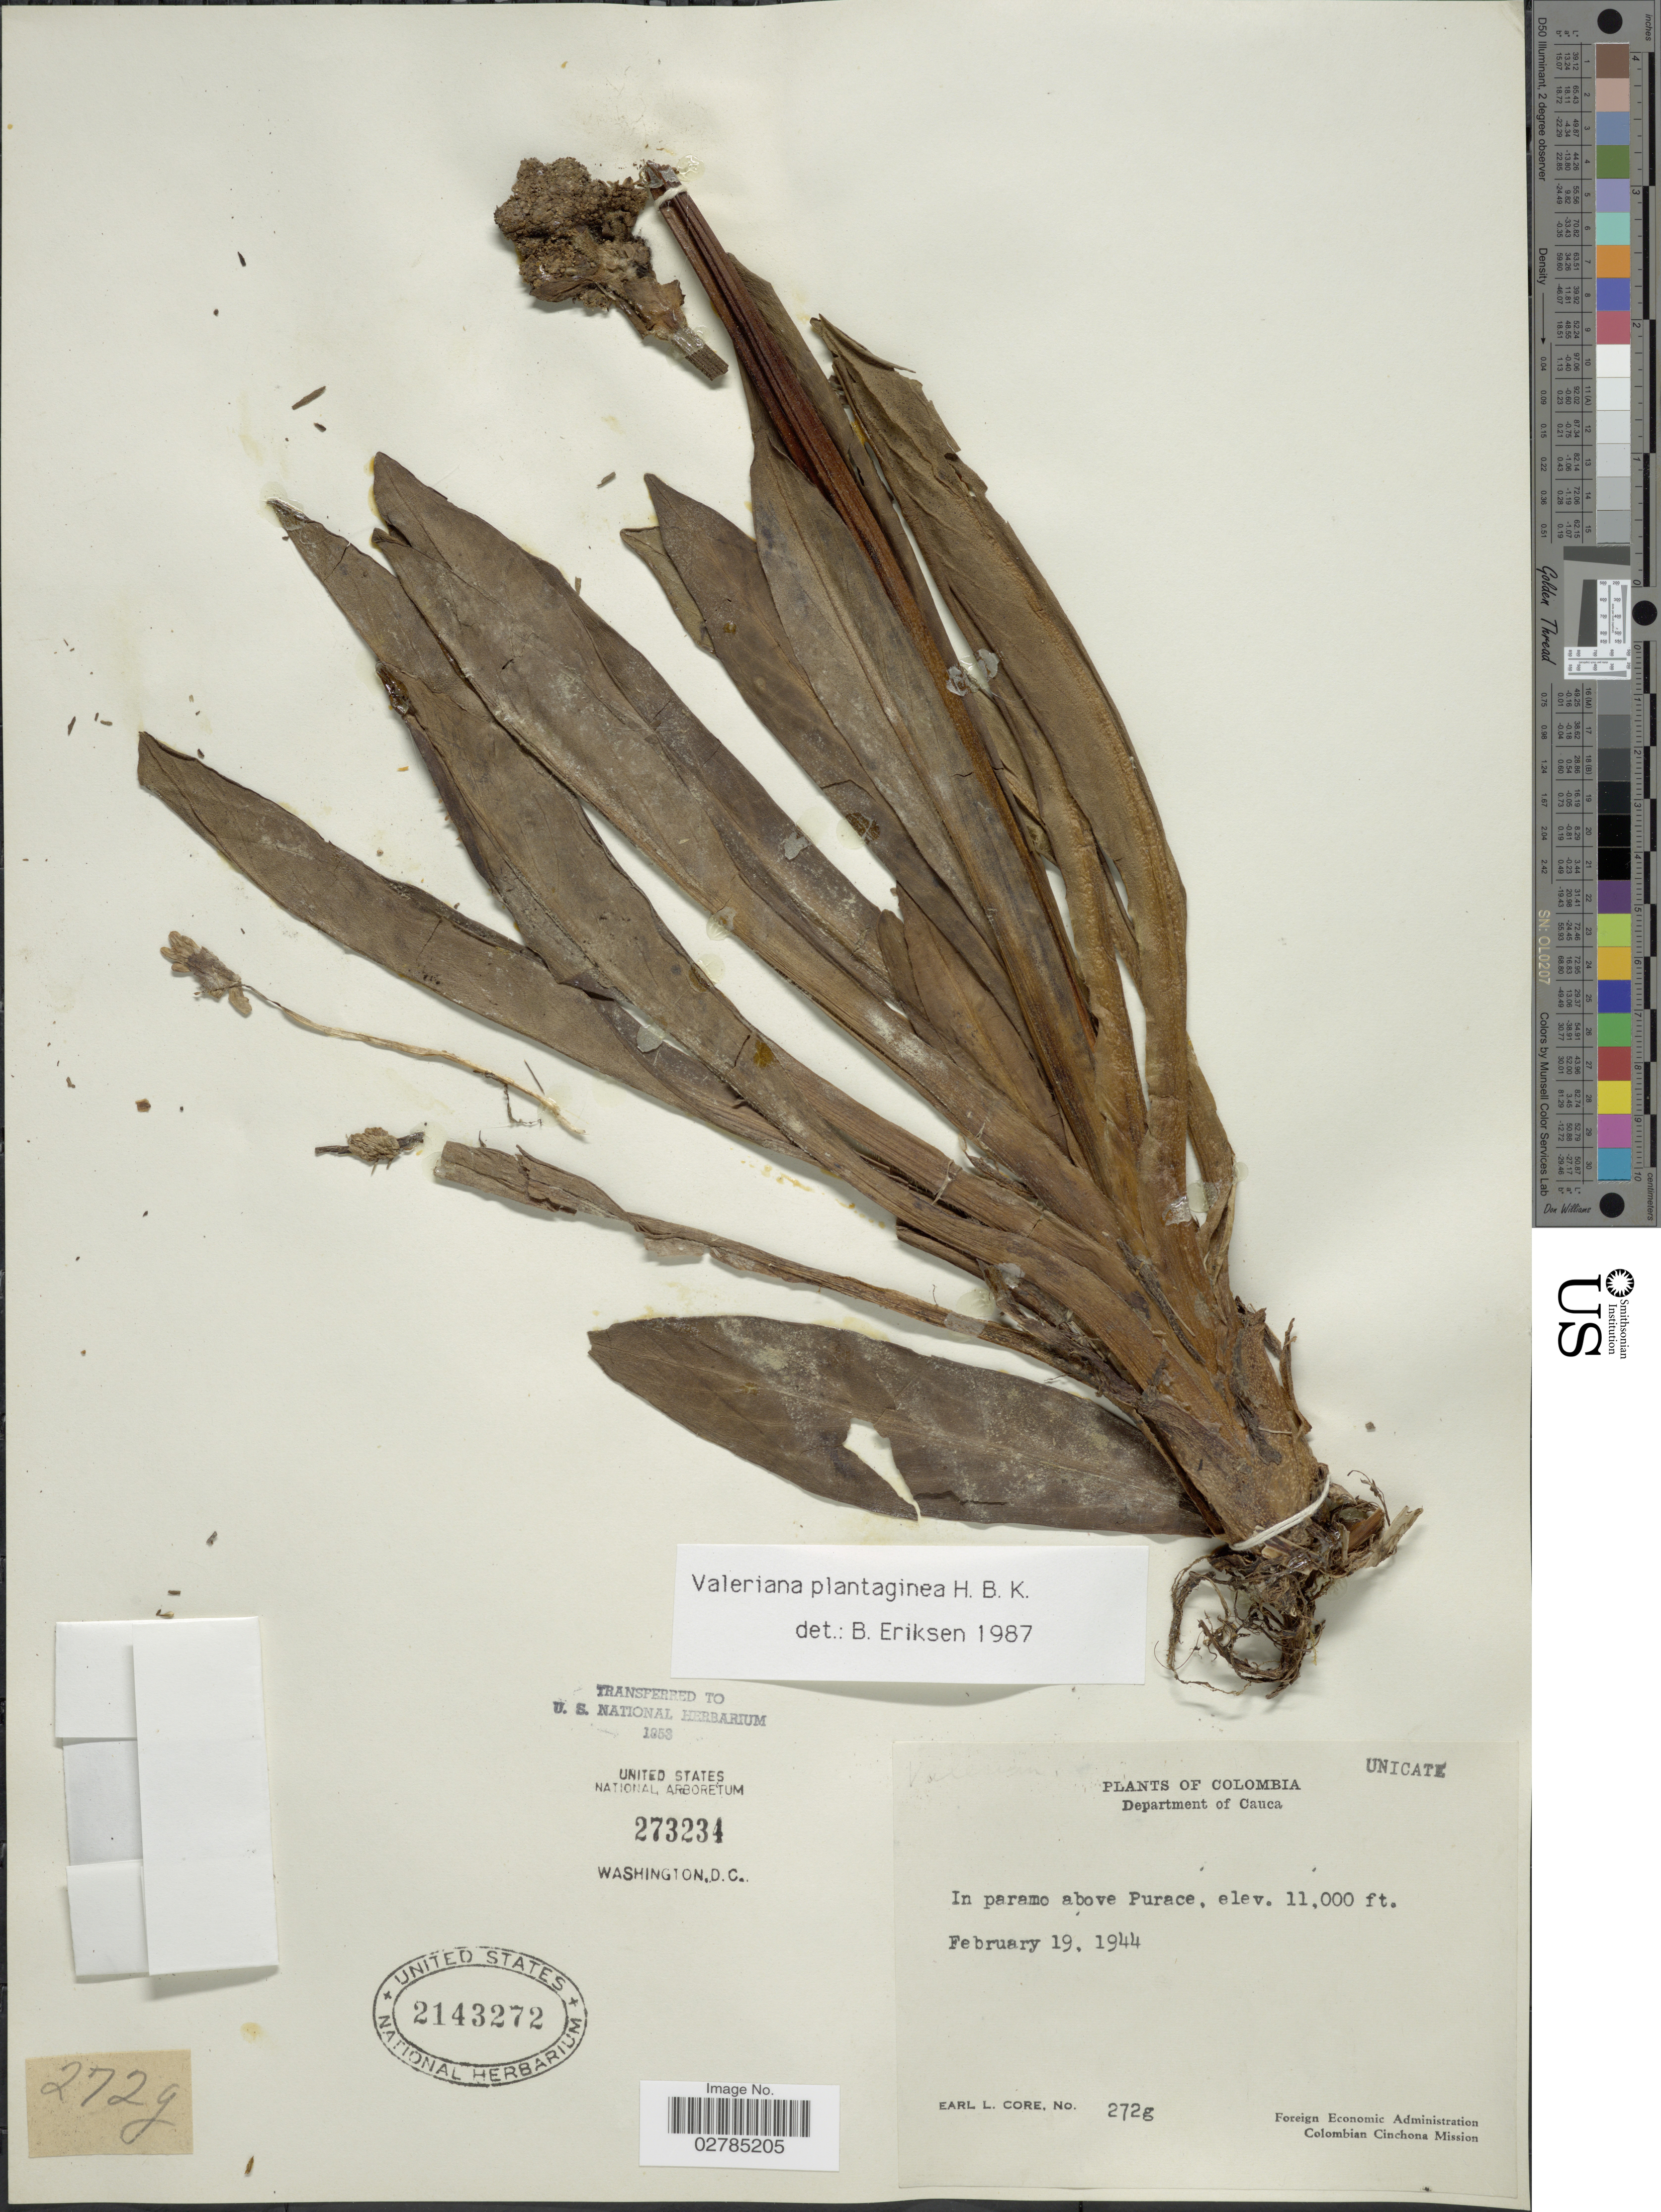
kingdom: Plantae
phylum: Tracheophyta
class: Magnoliopsida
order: Dipsacales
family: Caprifoliaceae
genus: Valeriana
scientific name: Valeriana plantaginea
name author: Kunth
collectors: E. L. Core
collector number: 272g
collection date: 1944-02-19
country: Colombia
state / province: Cauca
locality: Department of Cauca. In paramo above Purace.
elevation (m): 3353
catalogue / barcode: US 2143272